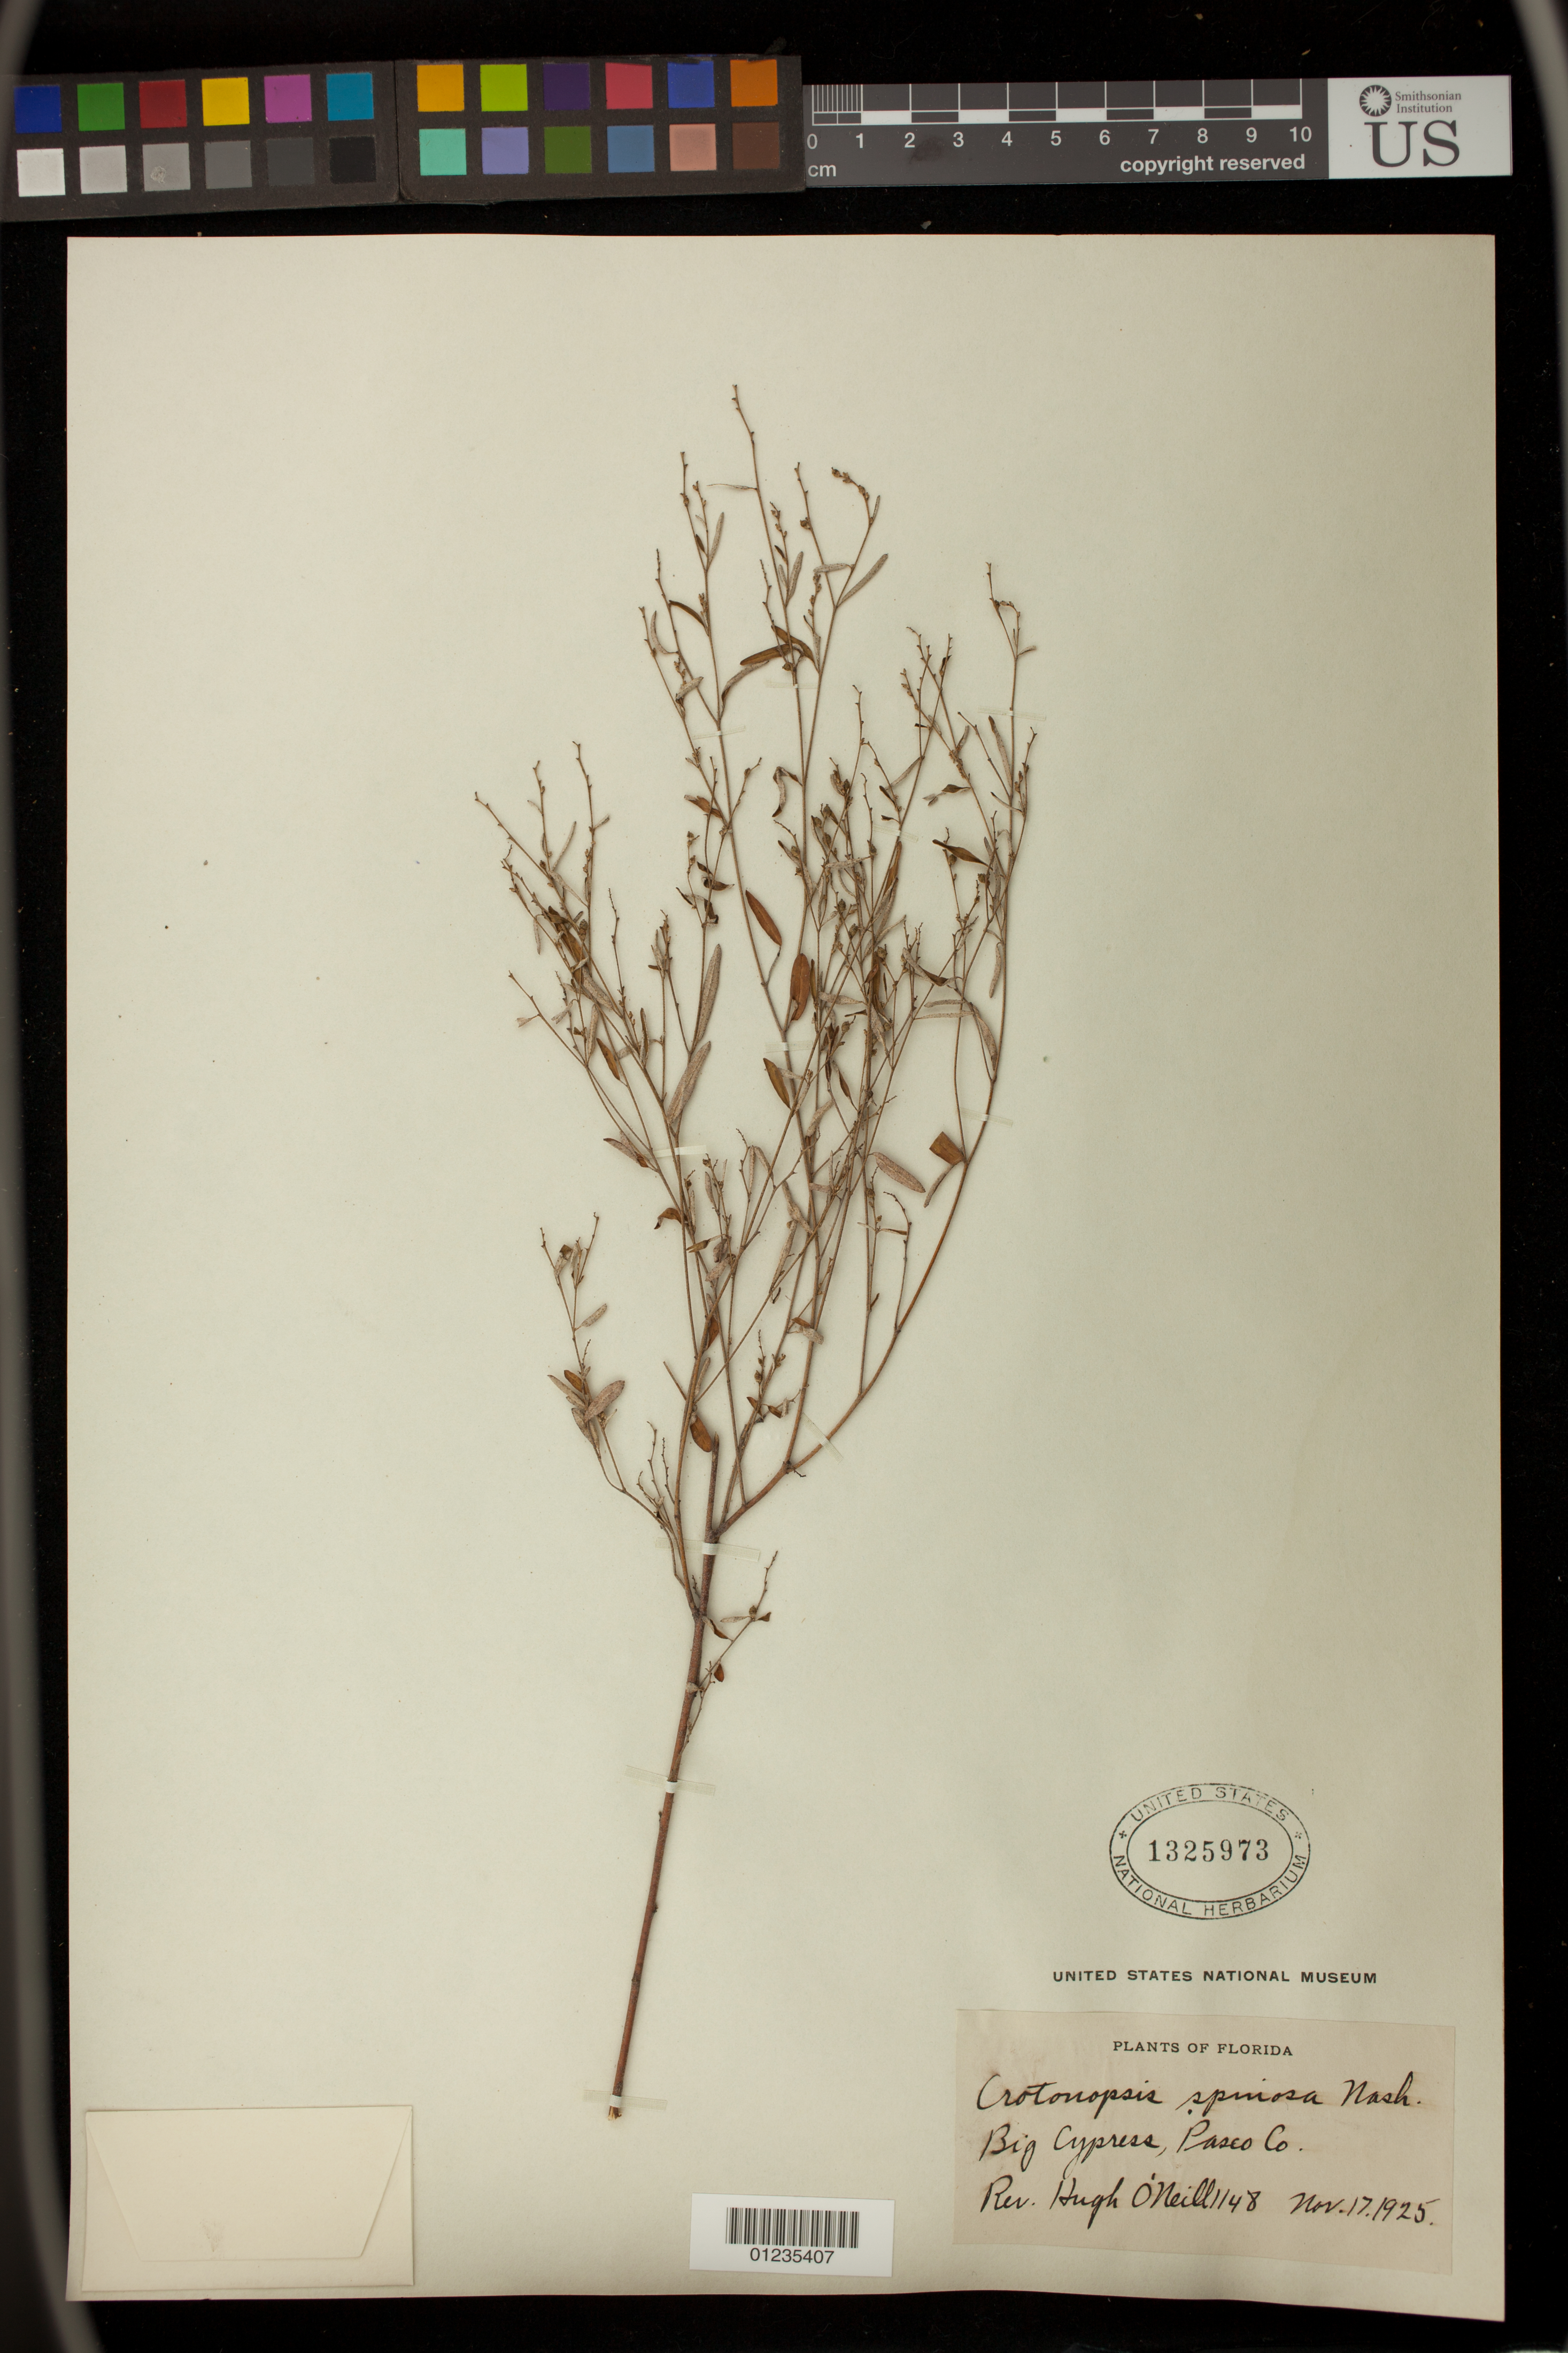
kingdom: Plantae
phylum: Tracheophyta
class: Magnoliopsida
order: Malpighiales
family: Euphorbiaceae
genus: Crotonopsis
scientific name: Crotonopsis linearis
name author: Michx.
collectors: H. O'neil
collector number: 1148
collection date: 1925-11-17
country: United States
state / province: Florida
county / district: Pasco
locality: Big Cypress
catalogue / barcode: US 1325973